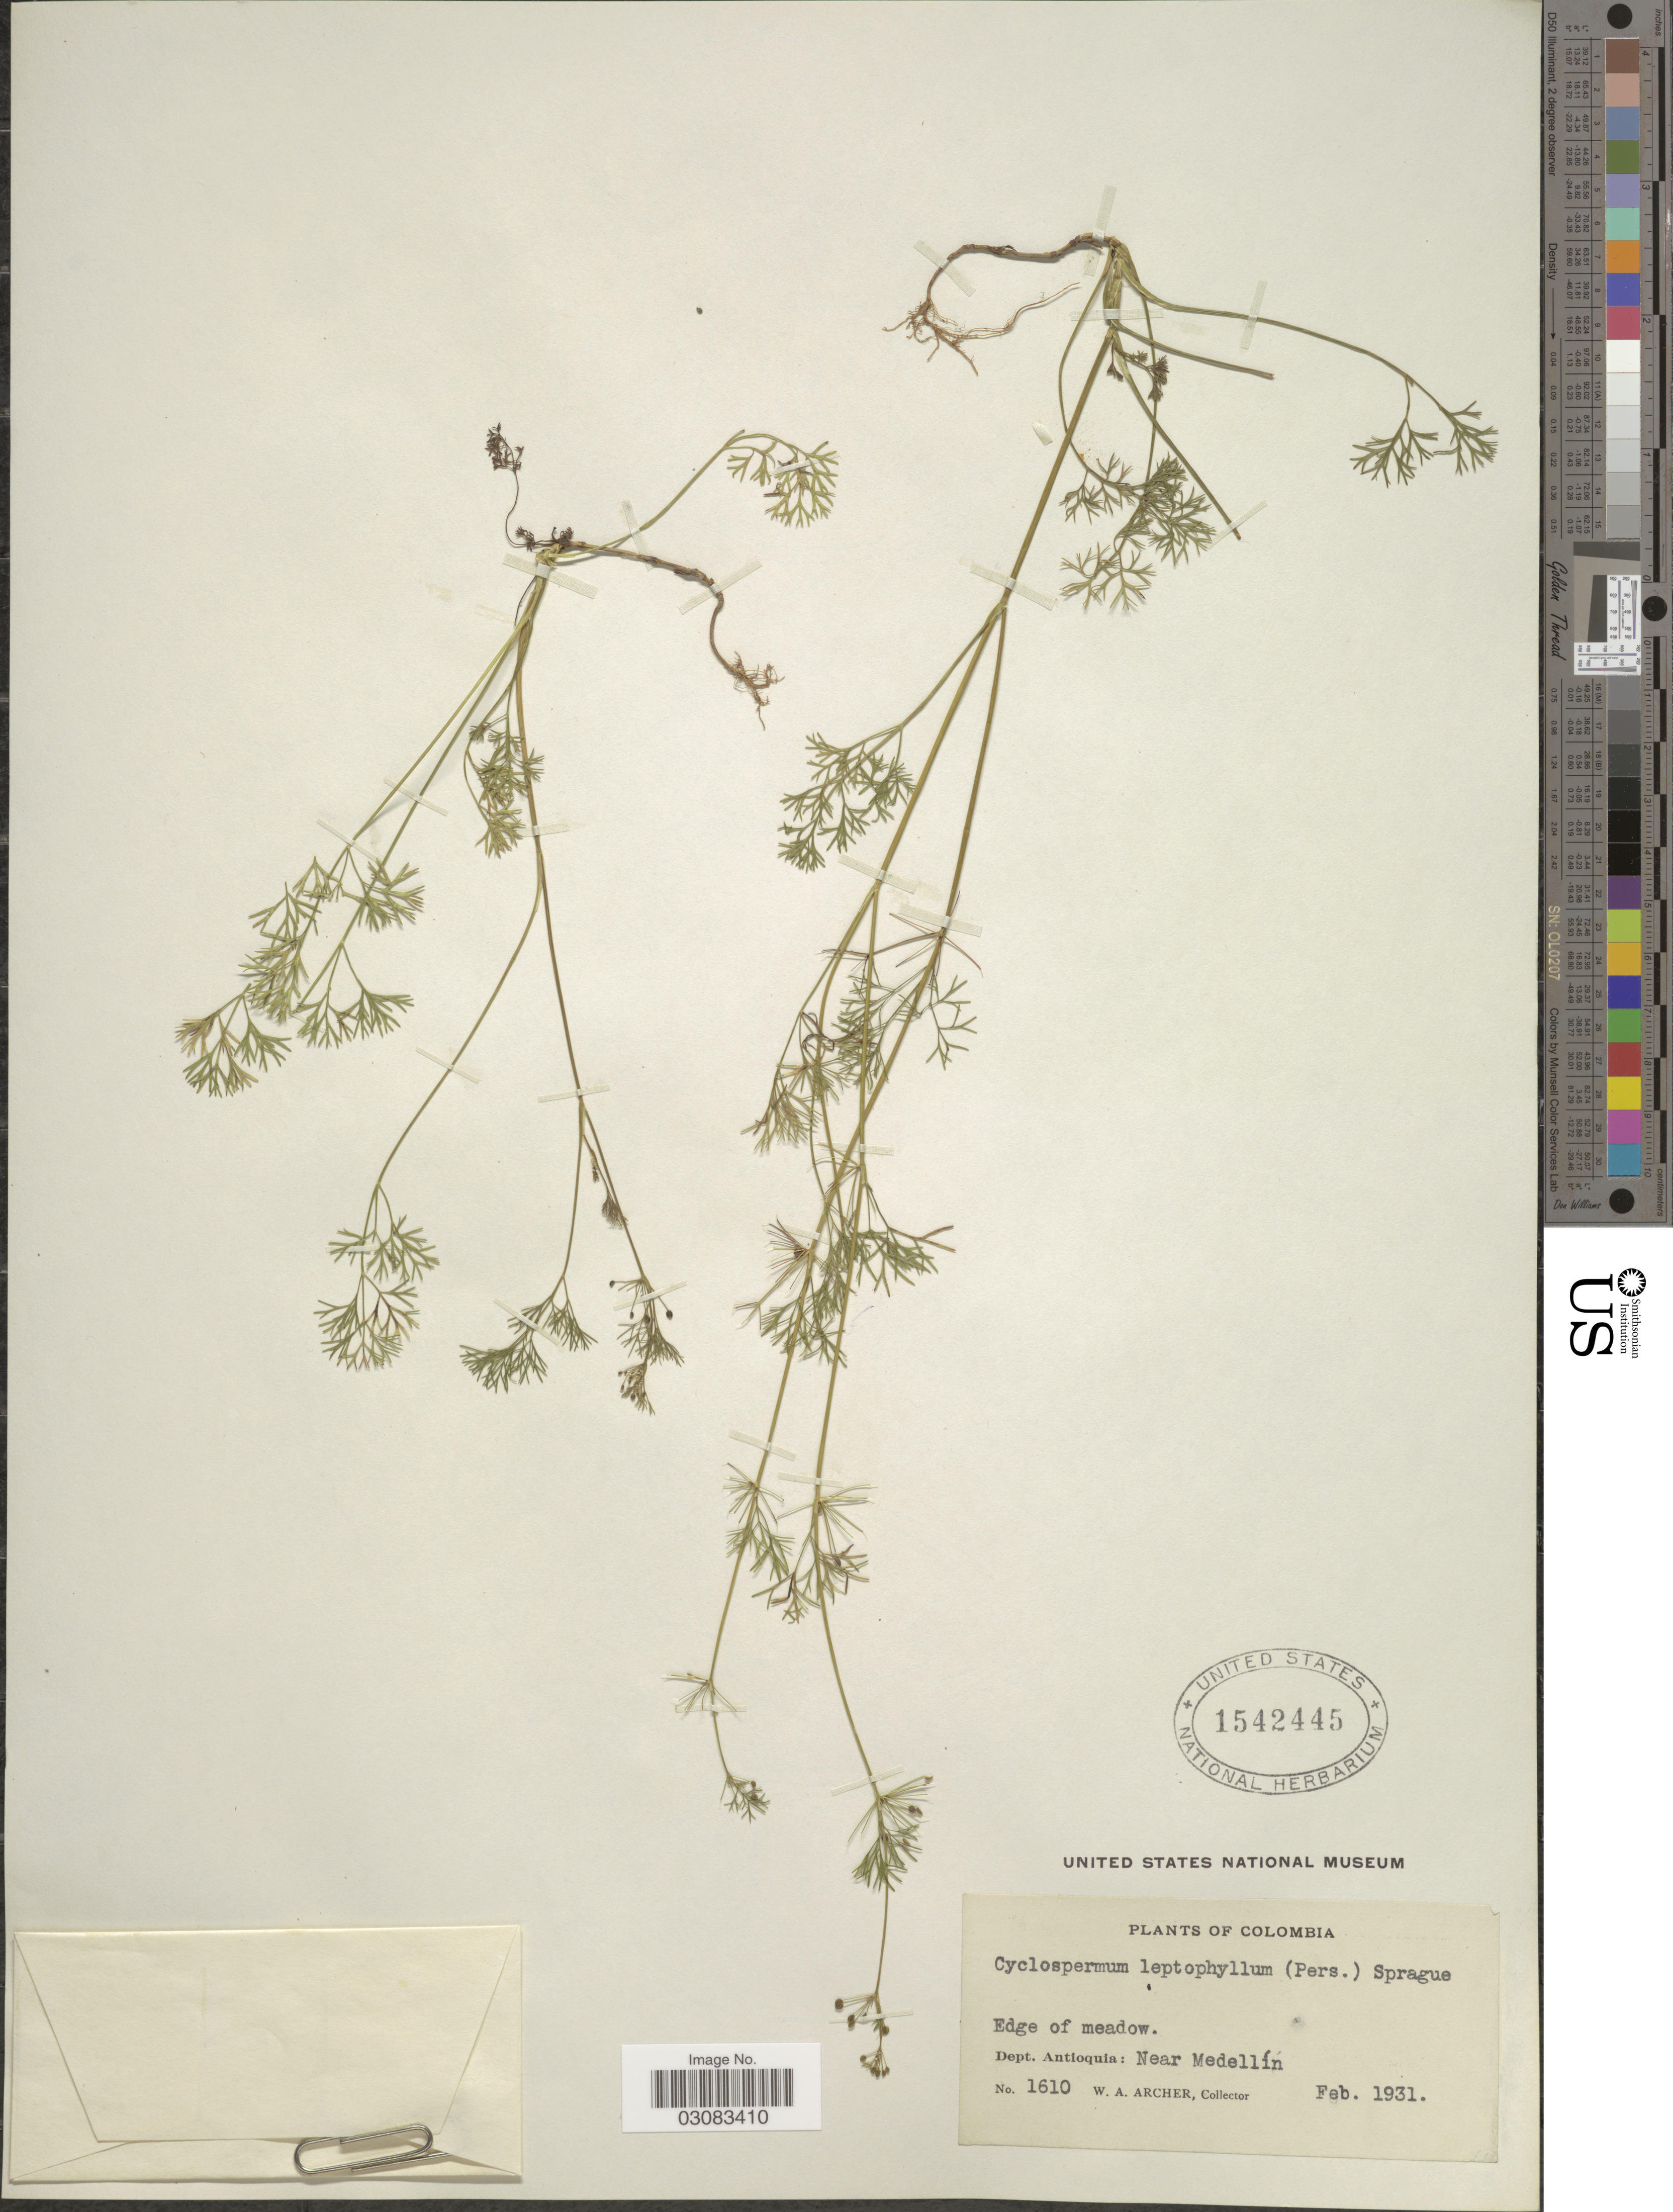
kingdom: Plantae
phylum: Tracheophyta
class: Magnoliopsida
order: Apiales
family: Apiaceae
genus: Cyclospermum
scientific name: Cyclospermum leptophyllum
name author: (Pers.) Sprague ex Britton & P. Wilson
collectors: W. Archer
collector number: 1610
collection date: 1931-02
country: Colombia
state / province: Antioquia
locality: Dept. Antioquia: Near Medellín.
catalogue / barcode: US 1542445